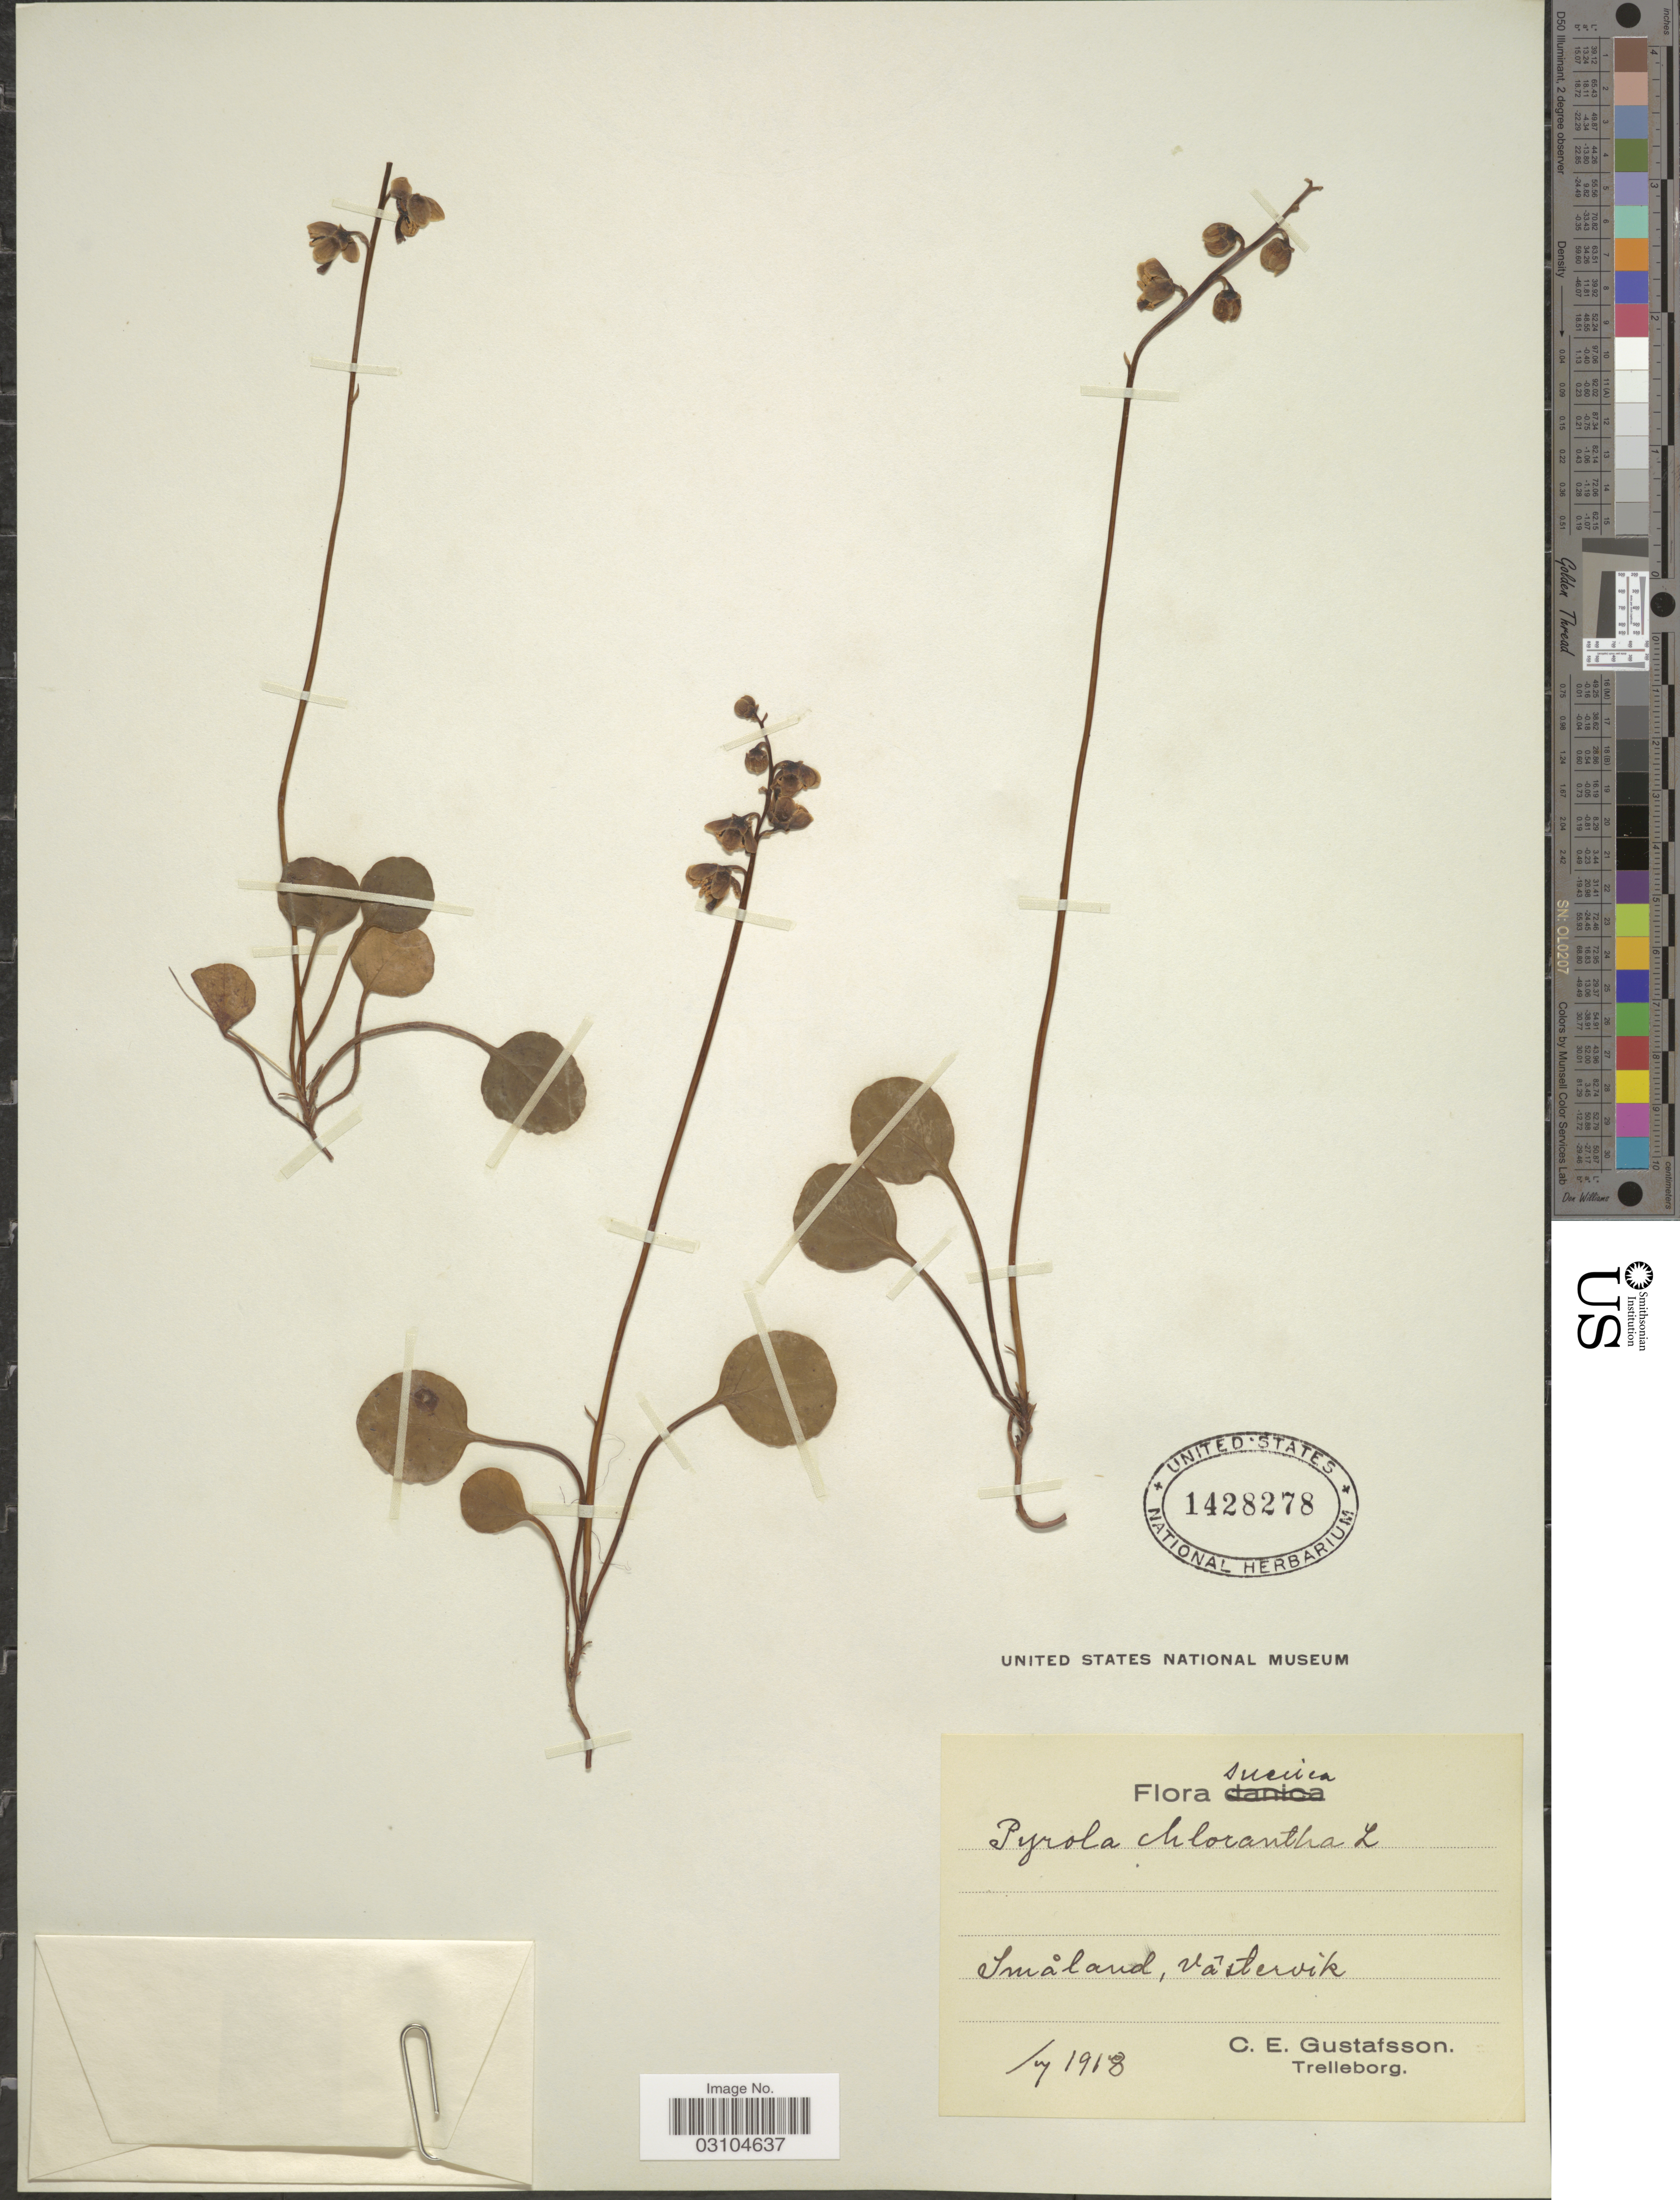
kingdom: Plantae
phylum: Tracheophyta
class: Magnoliopsida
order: Ericales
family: Ericaceae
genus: Pyrola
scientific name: Pyrola chlorantha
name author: Schweigg.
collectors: C. Gustafsson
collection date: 1918-07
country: Sweden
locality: Suecica. Småland, Vâstervik.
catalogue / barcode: US 1428278